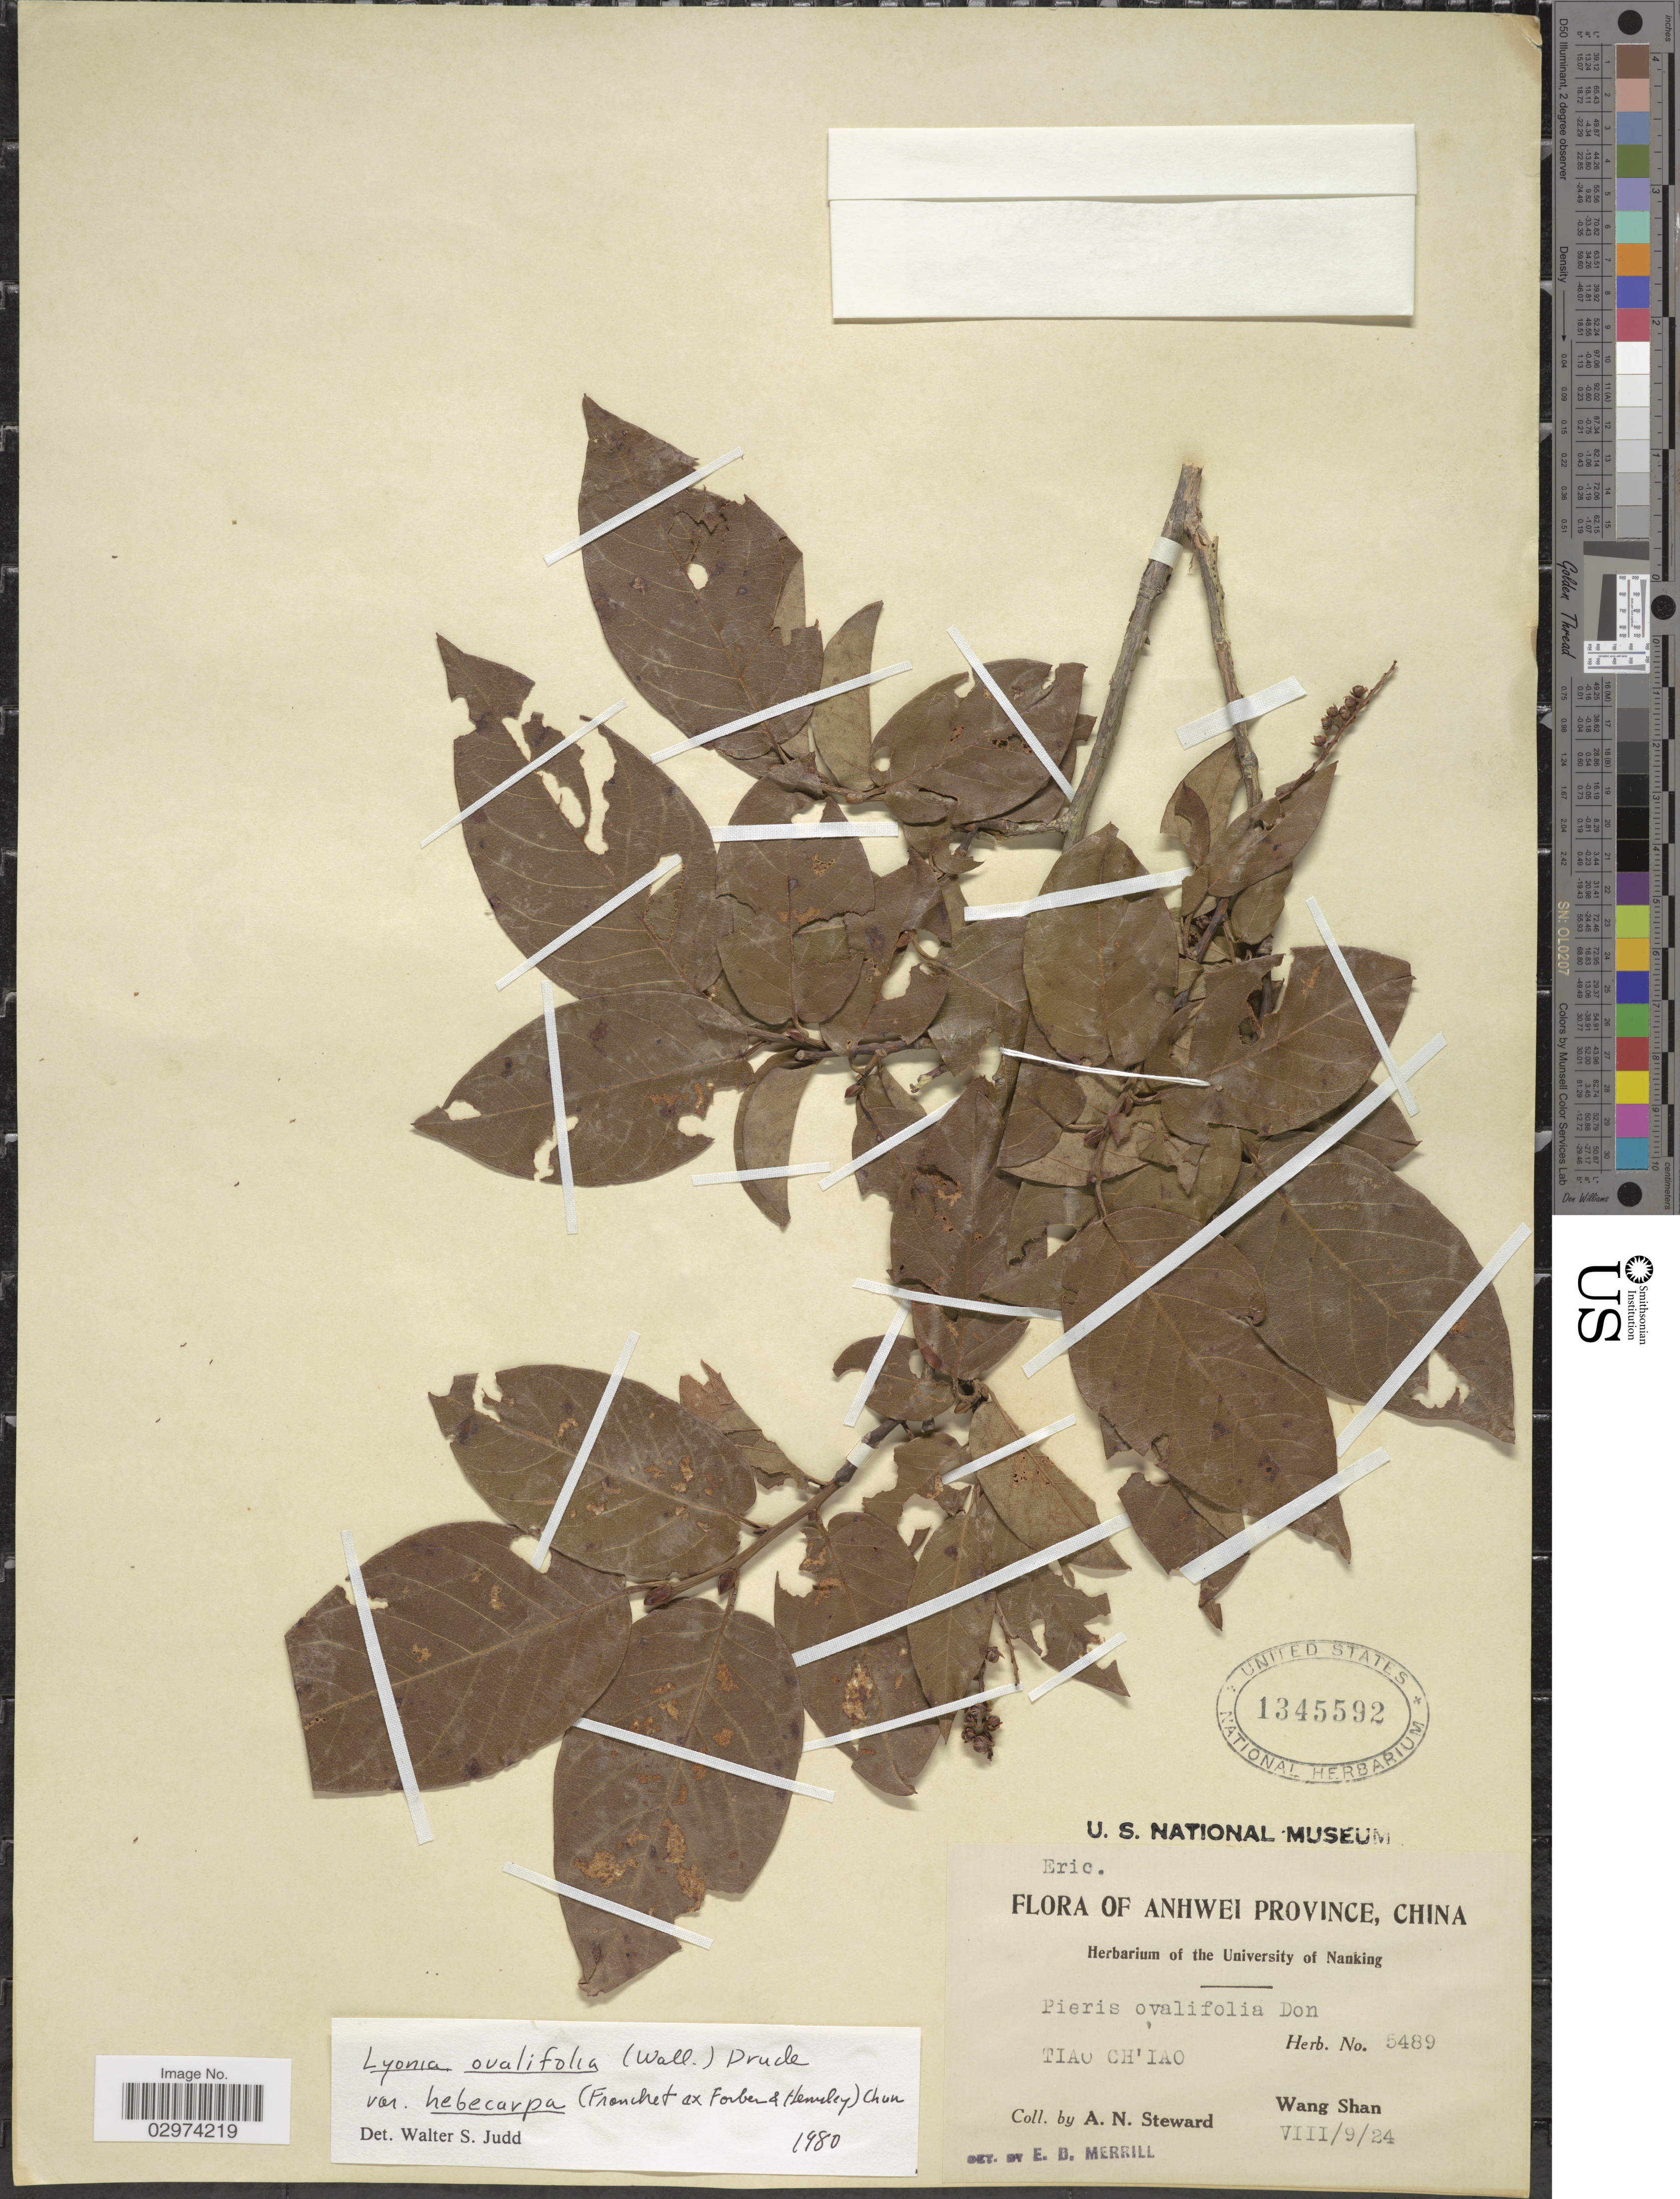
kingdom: Plantae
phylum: Tracheophyta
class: Magnoliopsida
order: Ericales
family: Ericaceae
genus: Lyonia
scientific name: Lyonia ovalifolia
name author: (Wall.) Drude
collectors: A. N. Steward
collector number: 5489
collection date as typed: Transcribed d/m/y: 9/8/24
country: China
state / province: Anhui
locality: Anhwei Province. Tiao Ch'Iao. Wang Shan.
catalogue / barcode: US 1345592